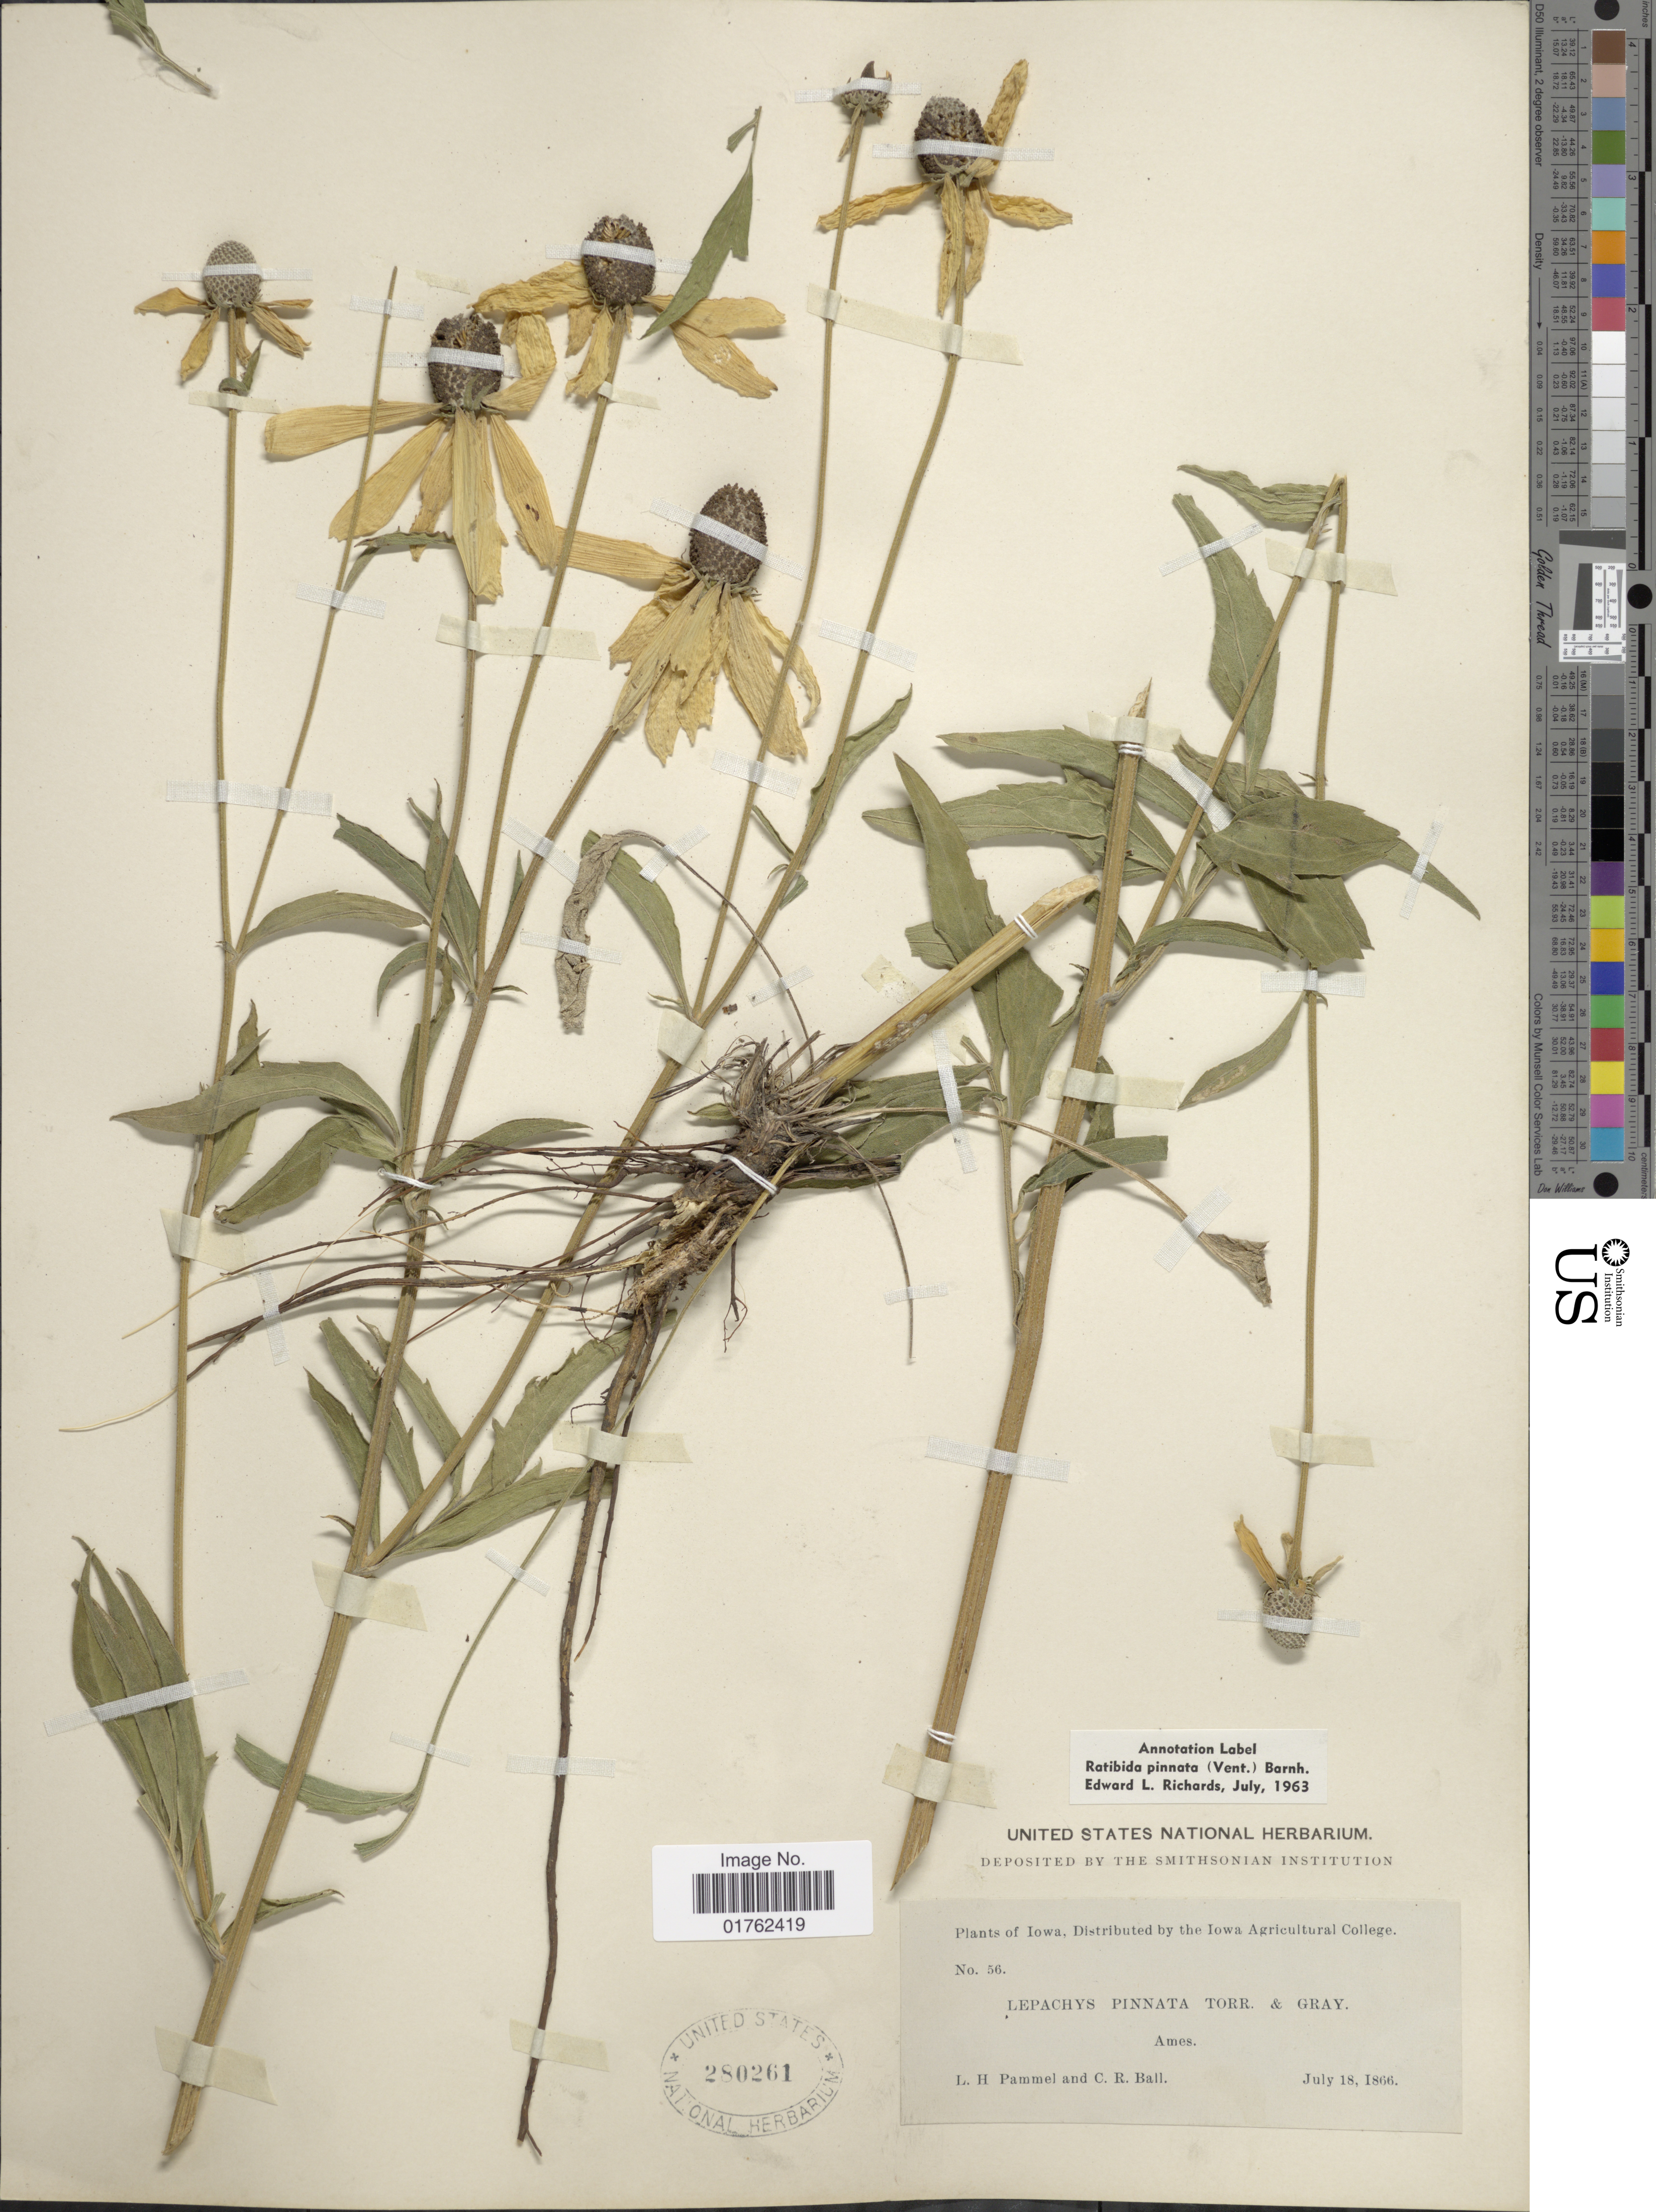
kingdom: Plantae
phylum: Tracheophyta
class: Magnoliopsida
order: Asterales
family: Asteraceae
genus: Ratibida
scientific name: Ratibida pinnata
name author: (Vent.) Barnhart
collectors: L. Pammel & C. R. Ball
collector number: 56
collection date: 1866-07-18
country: United States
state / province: Iowa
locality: Ames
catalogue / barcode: US 280261